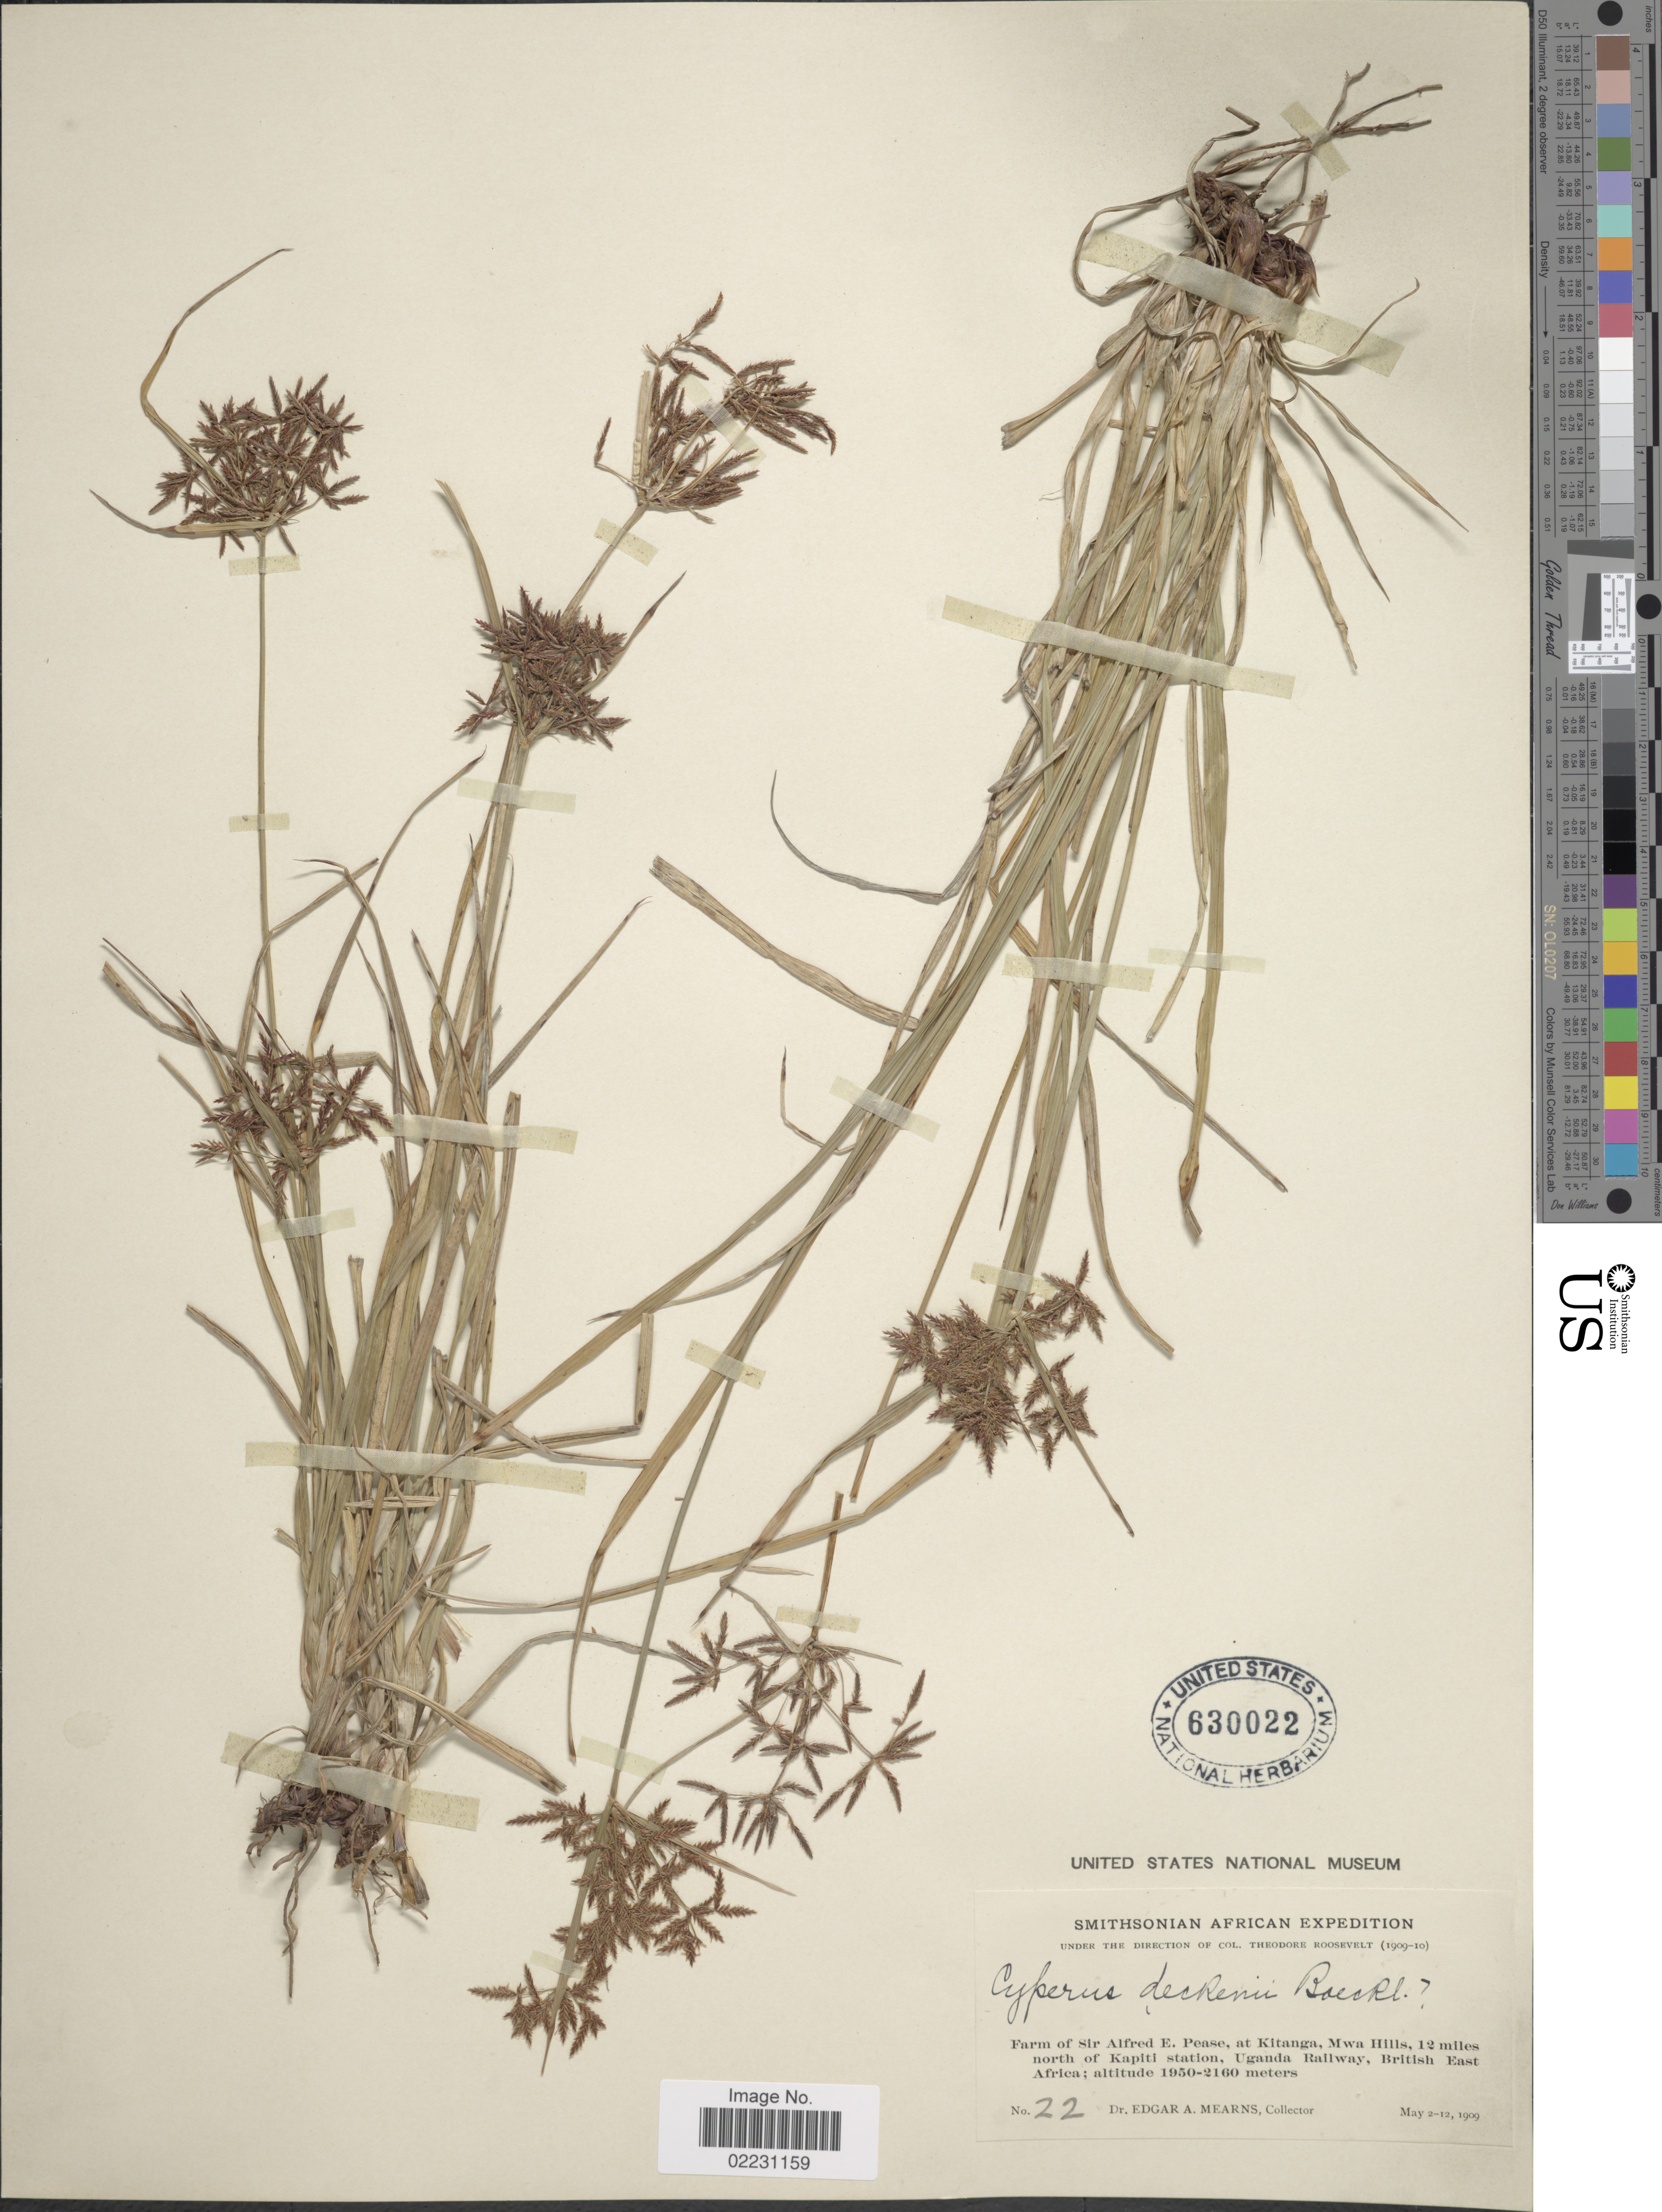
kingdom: Plantae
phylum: Tracheophyta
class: Liliopsida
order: Poales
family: Cyperaceae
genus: Cyperus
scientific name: Cyperus derreilema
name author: Steud.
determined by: Strong, Mark T., (BOT), Smithsonian Institution - National Museum of Natural History (UNITED STATES)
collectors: E. A. Mearns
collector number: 22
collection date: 1909-05-02/1909-05-12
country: Kenya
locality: African. Farm of Sir Alfred E. Pease, at Kitanga, Mwa Hills, 12 miles north of Kapiti station, Uganda Railway, British East Africa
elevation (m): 1950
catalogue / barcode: US 630022